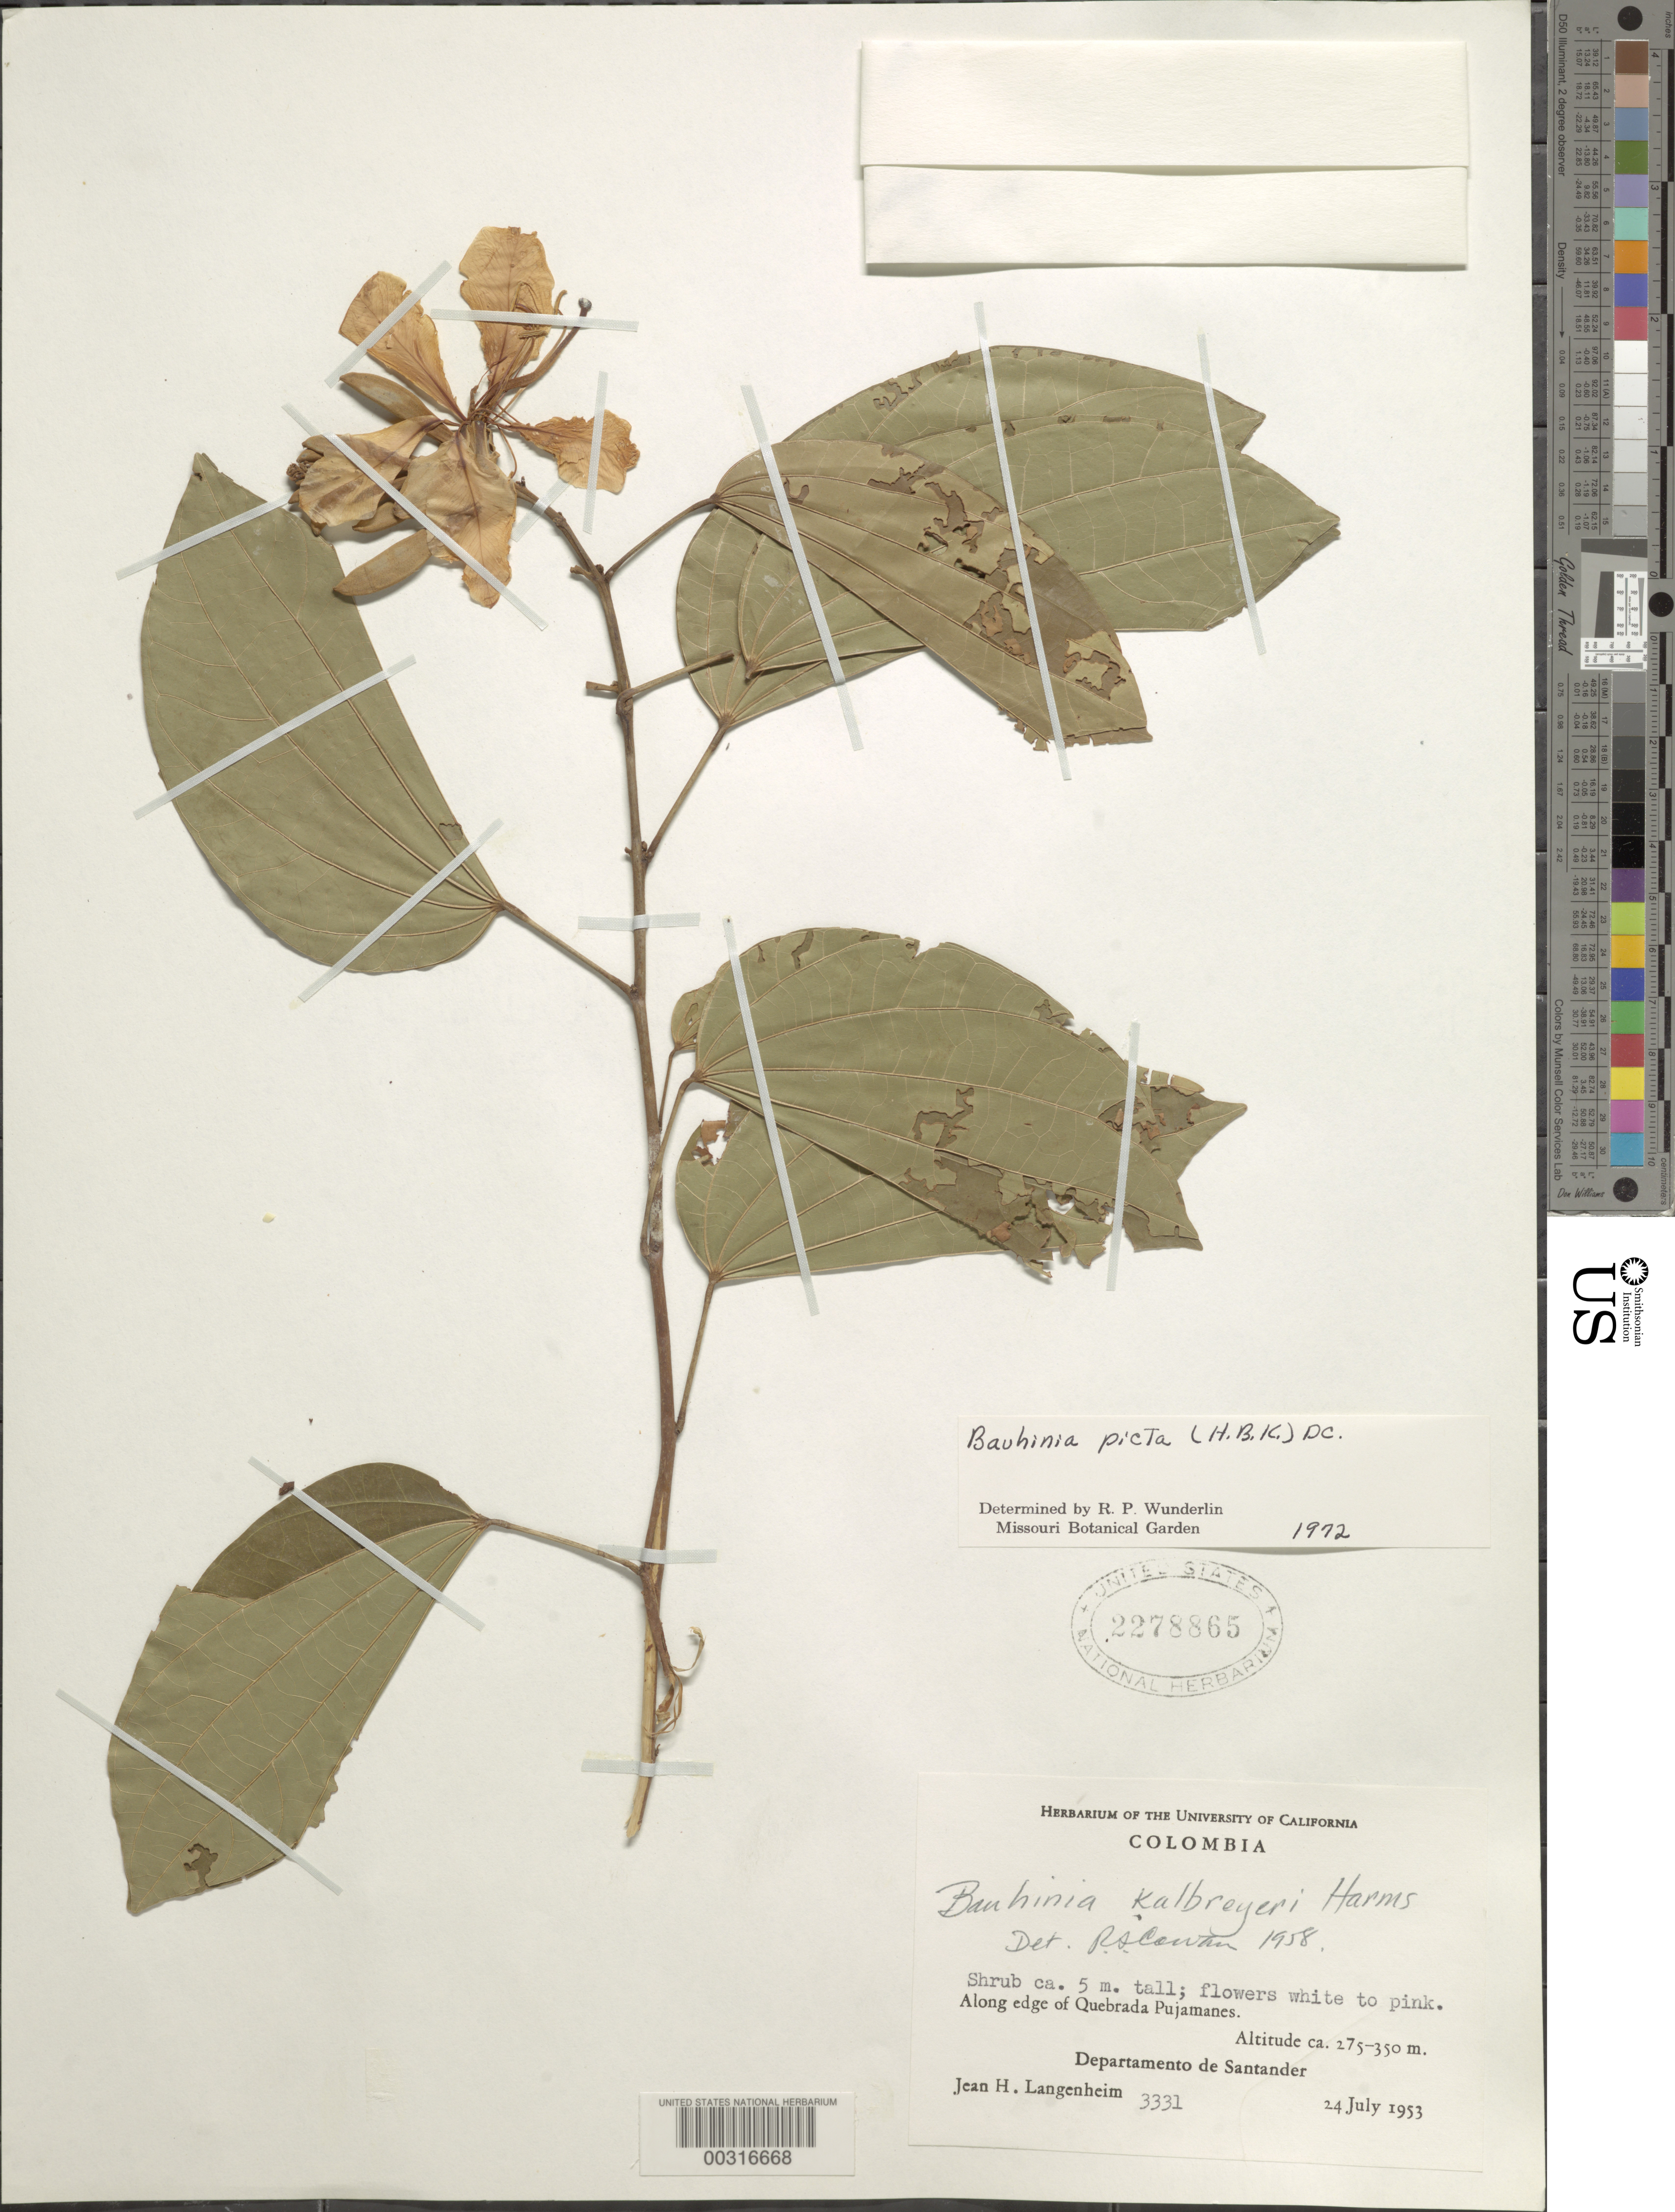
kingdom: Plantae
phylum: Tracheophyta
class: Magnoliopsida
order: Fabales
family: Fabaceae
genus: Bauhinia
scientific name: Bauhinia picta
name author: (Humb. & Bonpl.) DC.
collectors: J. H. Langenheim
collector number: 3331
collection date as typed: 24 Jul 1953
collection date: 1953-07-24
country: Colombia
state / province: Santander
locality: Along edge of Quebrada pujamanes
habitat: Edge of quebrada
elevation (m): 275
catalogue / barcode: US 2278865